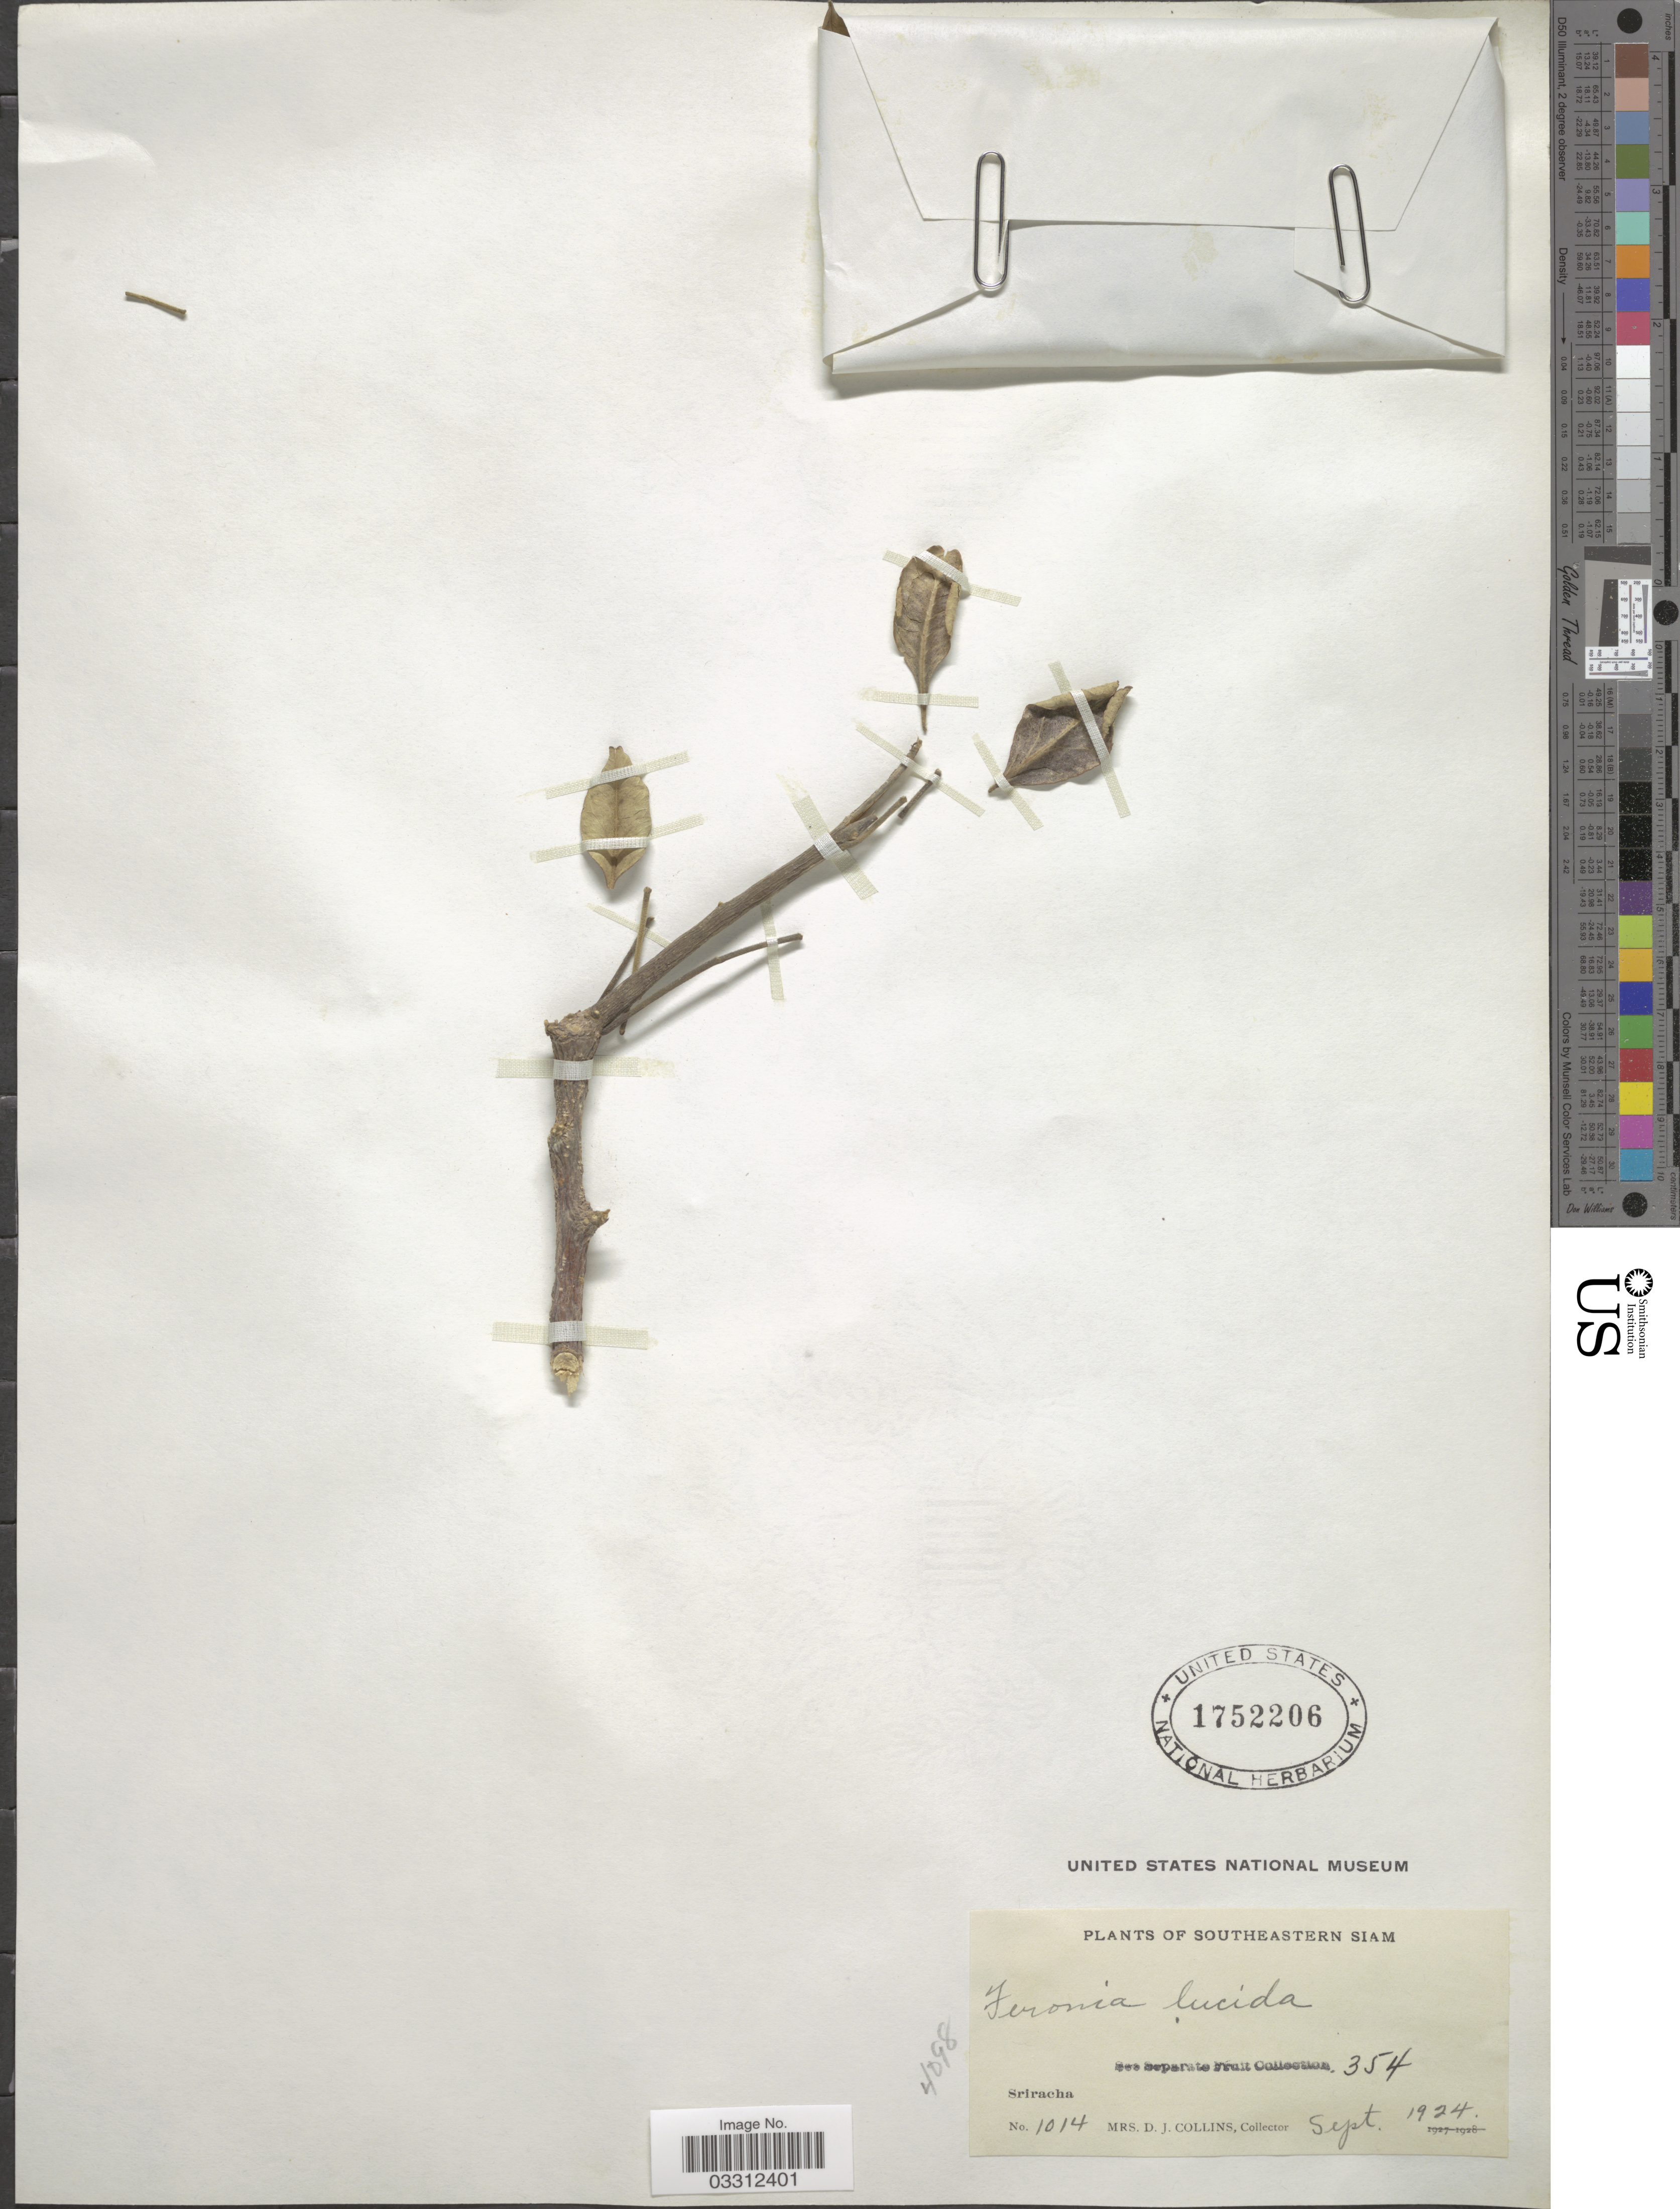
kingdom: Plantae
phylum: Tracheophyta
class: Magnoliopsida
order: Sapindales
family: Rutaceae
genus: Feroniella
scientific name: Feroniella lucida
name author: Swingle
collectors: Mrs. D. J. Collins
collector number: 1014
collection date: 1924-09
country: Thailand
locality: Southeastern Siam. Sriracha.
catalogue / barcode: US 1752206